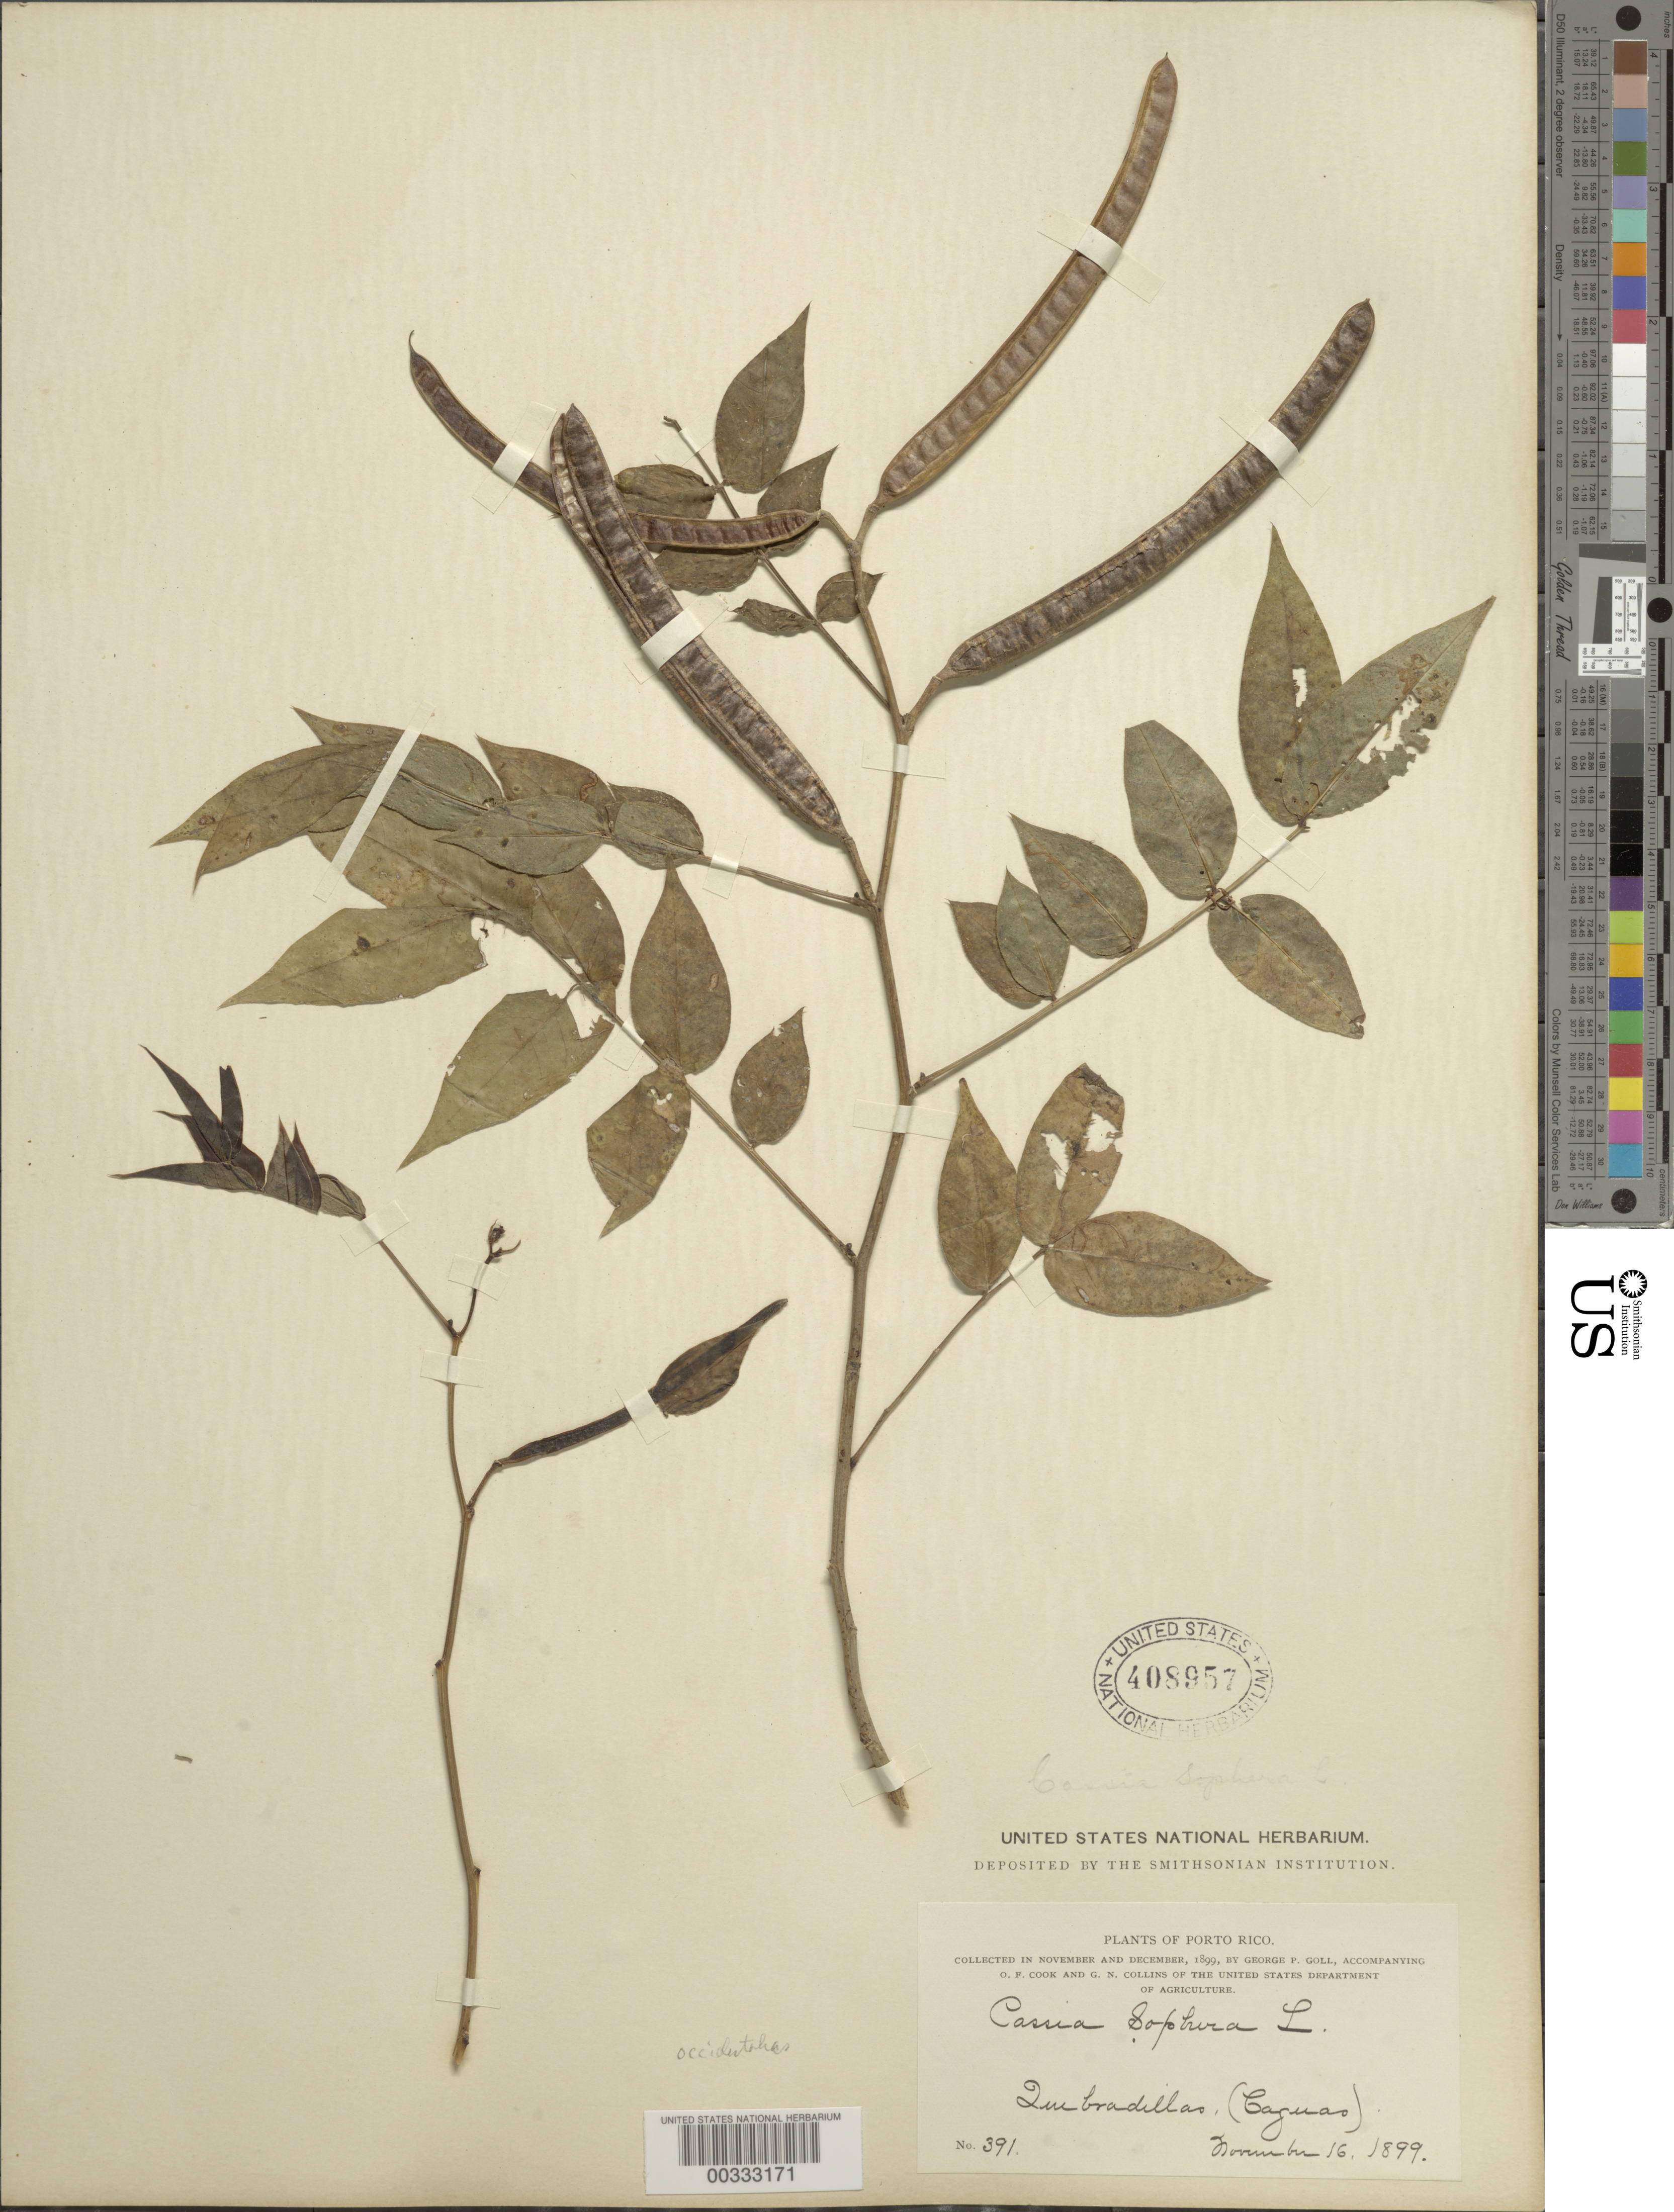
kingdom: Plantae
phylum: Tracheophyta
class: Magnoliopsida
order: Fabales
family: Fabaceae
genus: Senna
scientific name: Senna occidentalis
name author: (L.) Link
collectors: G. Goll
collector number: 391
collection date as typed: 16 Nov 1899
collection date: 1899-11-16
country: Puerto Rico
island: Greater Antilles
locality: Quebradillas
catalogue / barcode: US 408957